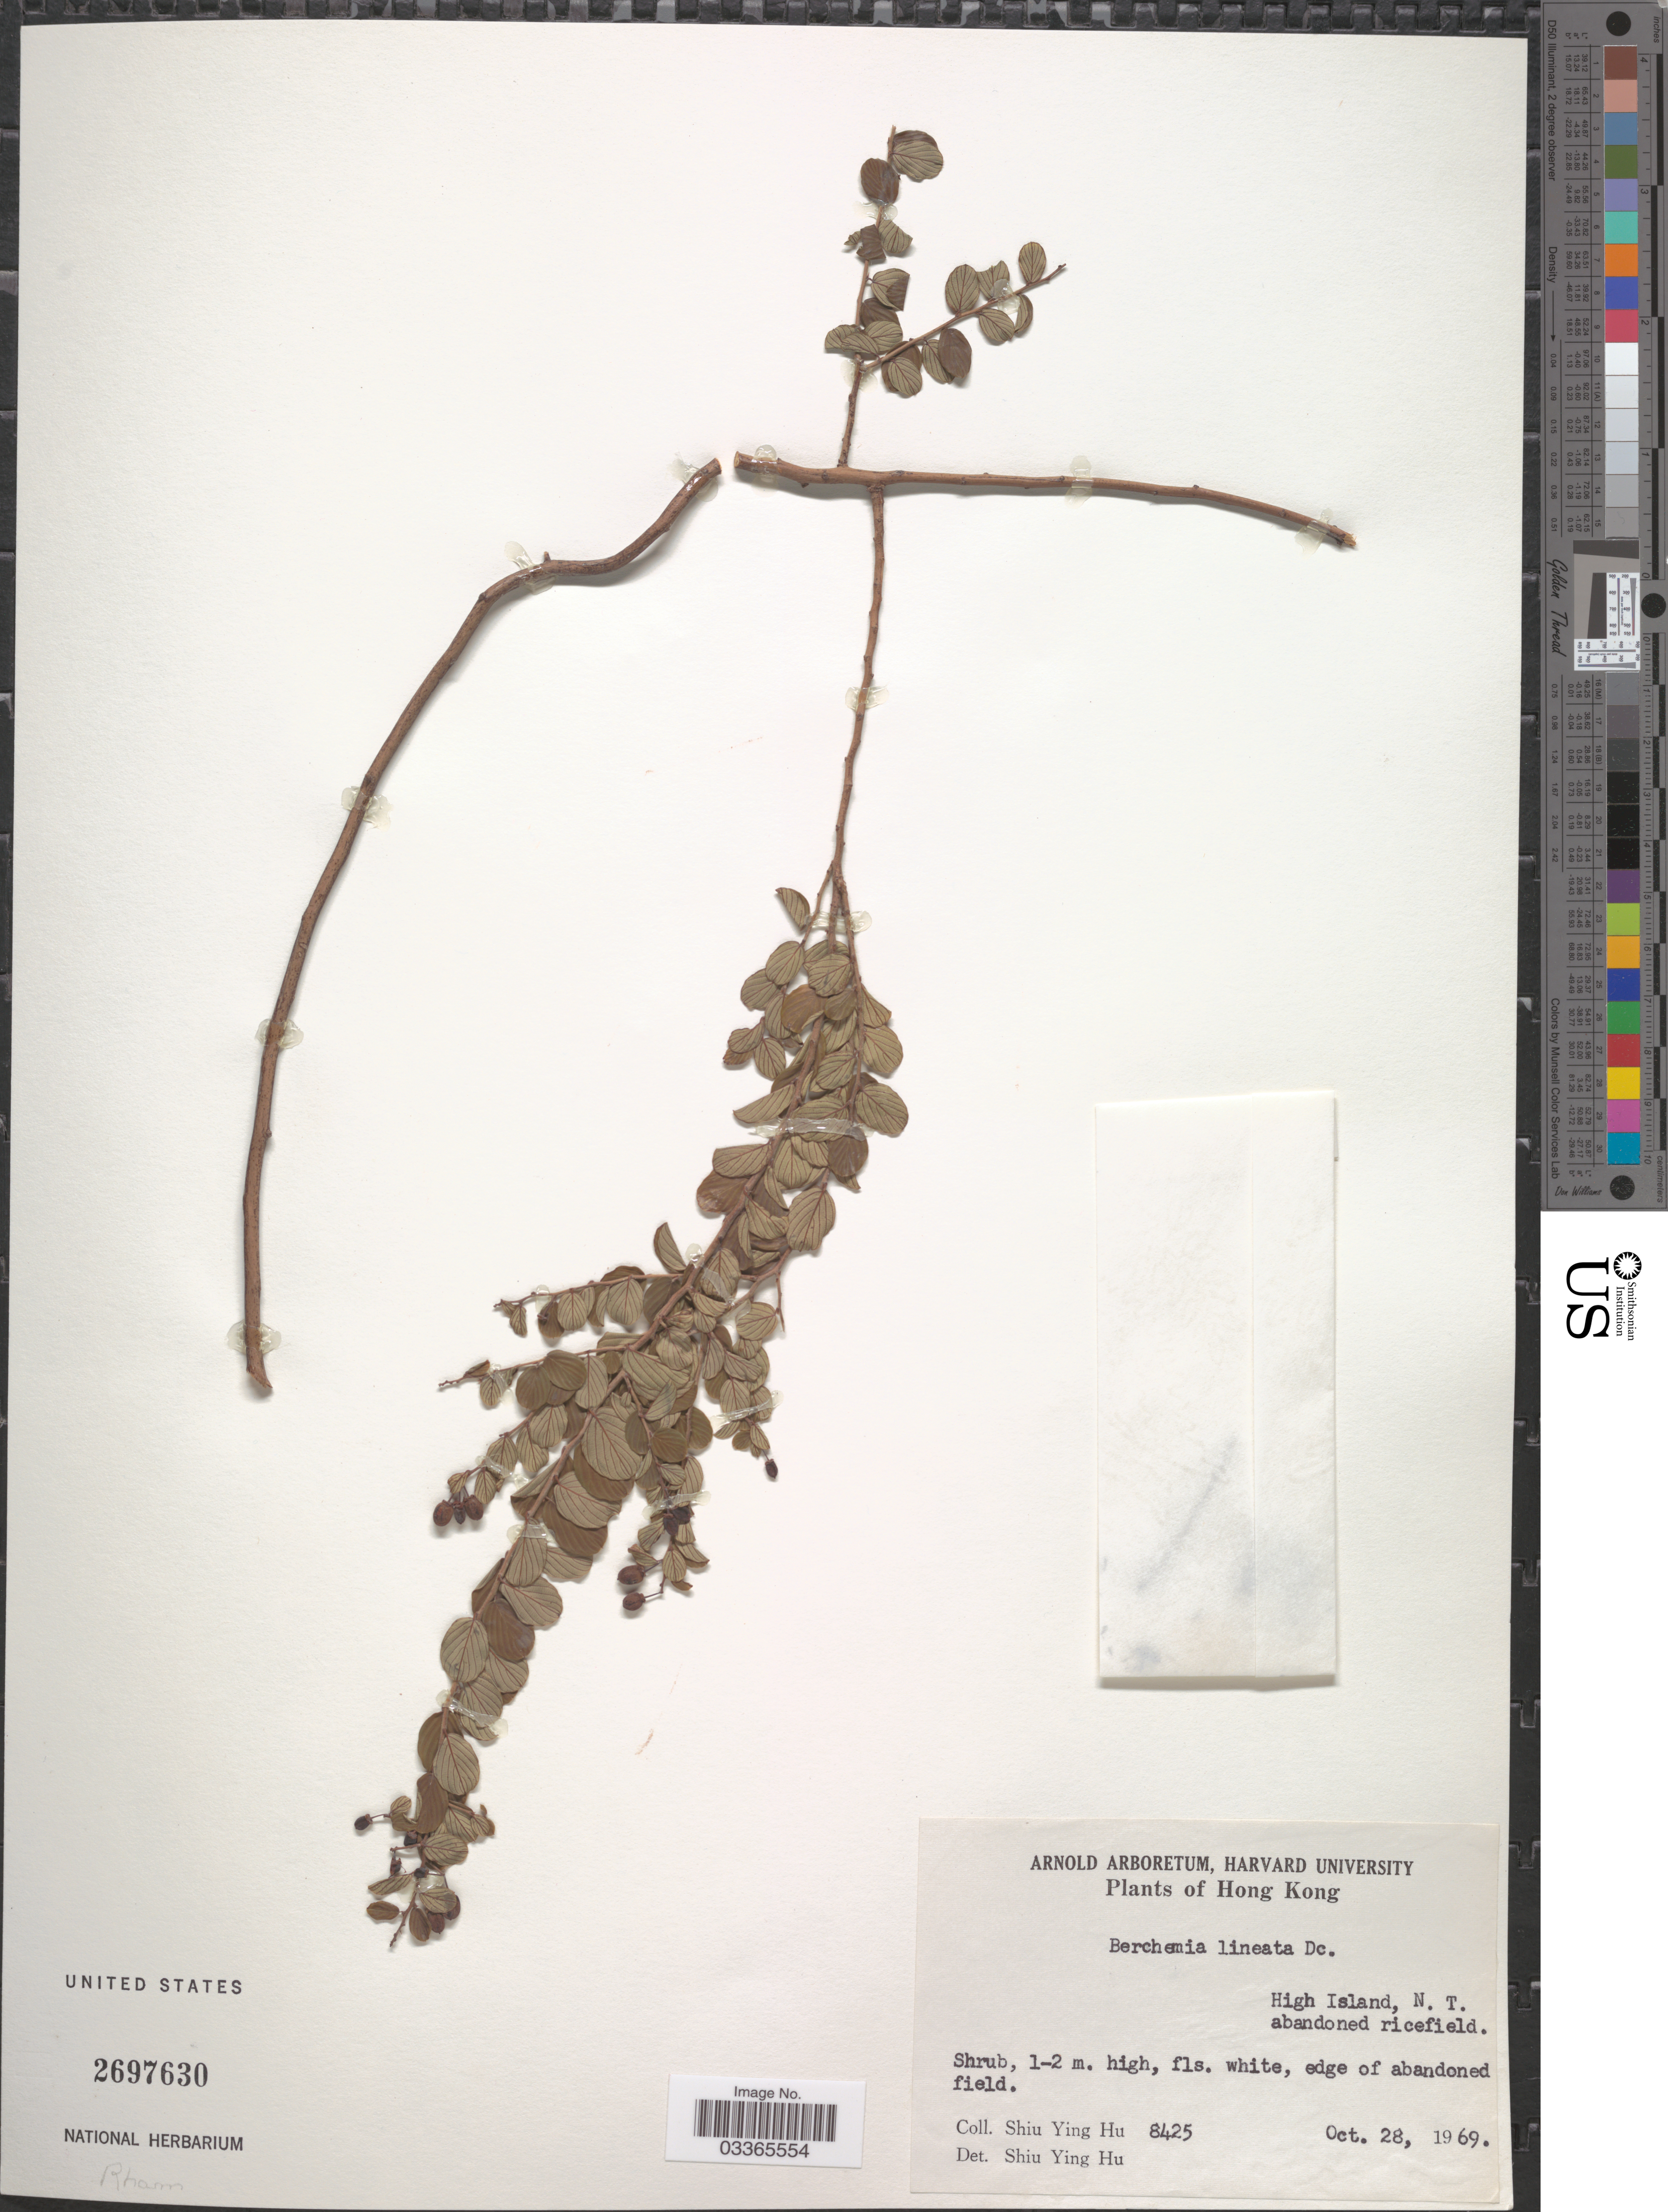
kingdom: Plantae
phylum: Tracheophyta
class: Magnoliopsida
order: Rosales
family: Rhamnaceae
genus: Berchemia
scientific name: Berchemia lineata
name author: (L.) DC.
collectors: S. Y. Hu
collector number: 8425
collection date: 1969-10-28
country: China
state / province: Hong Kong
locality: High Island, N.T.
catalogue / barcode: US 2697630